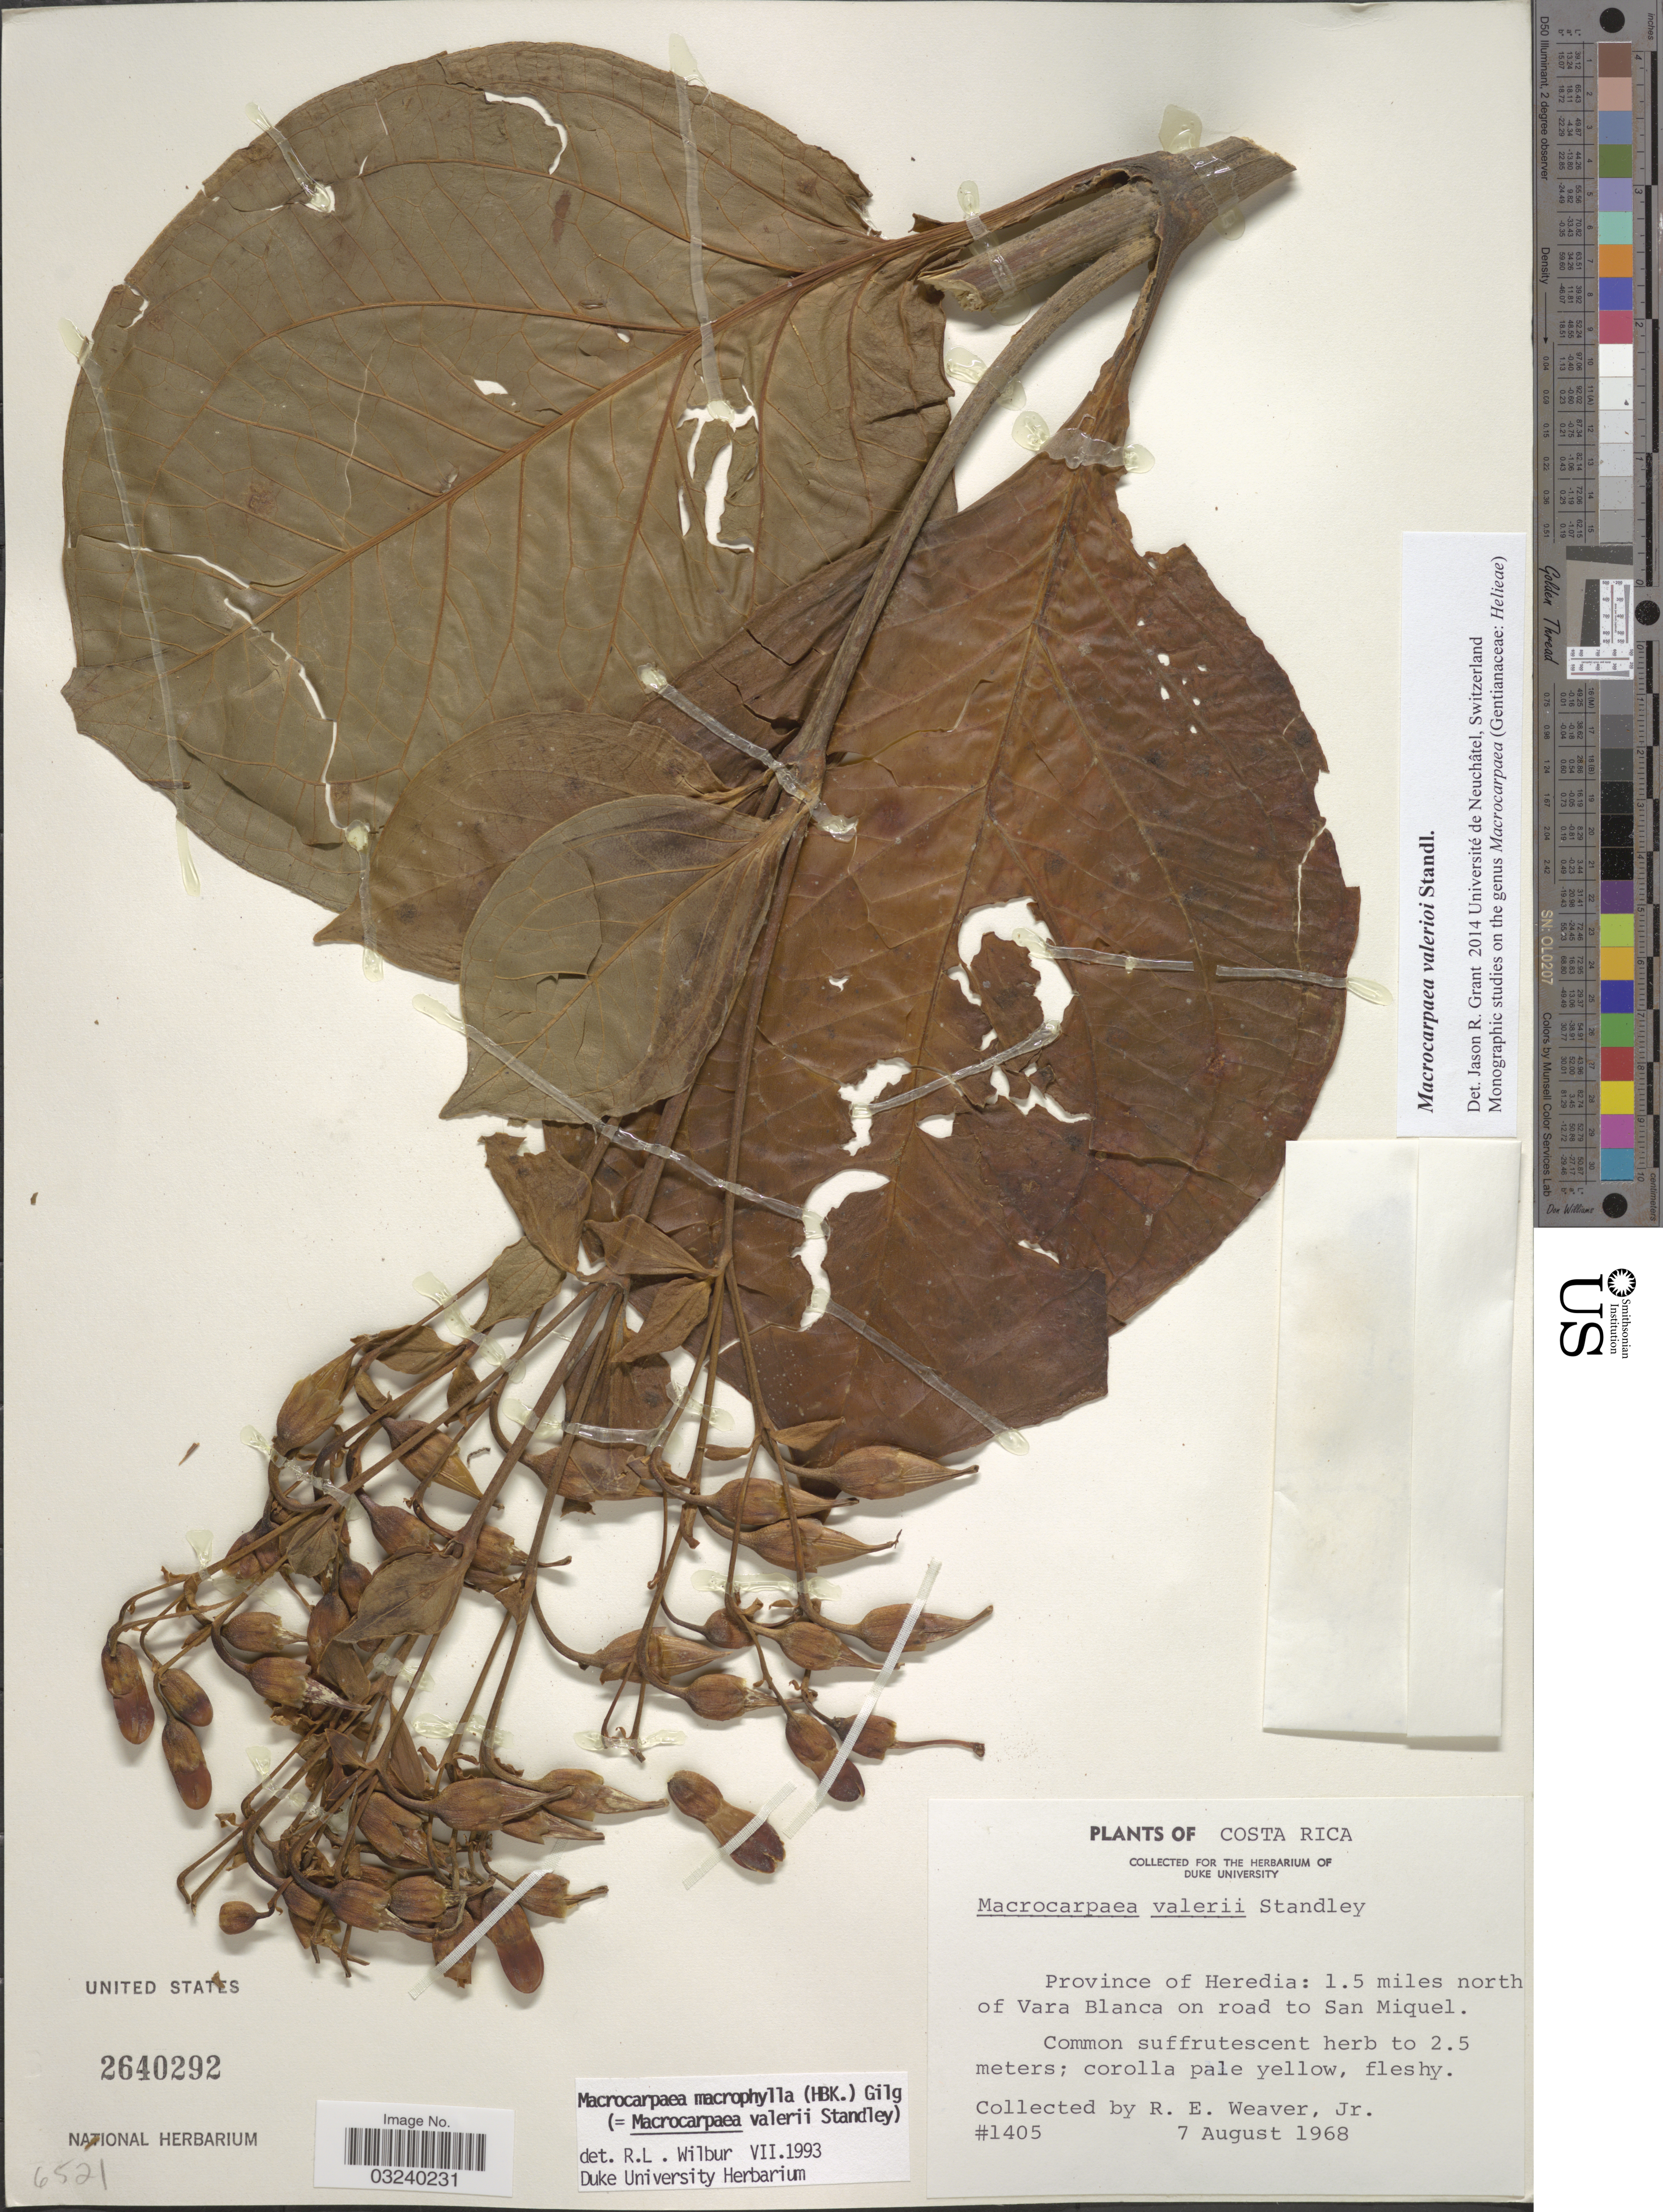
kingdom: Plantae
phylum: Tracheophyta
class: Magnoliopsida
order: Gentianales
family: Gentianaceae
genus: Macrocarpaea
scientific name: Macrocarpaea valerii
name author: Standl.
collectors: R. Weaver Jr.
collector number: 1405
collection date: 1968-08-07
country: Costa Rica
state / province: Heredia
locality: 1.5 miles north of Vara Blanca on road to San Miquel.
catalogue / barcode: US 2640292